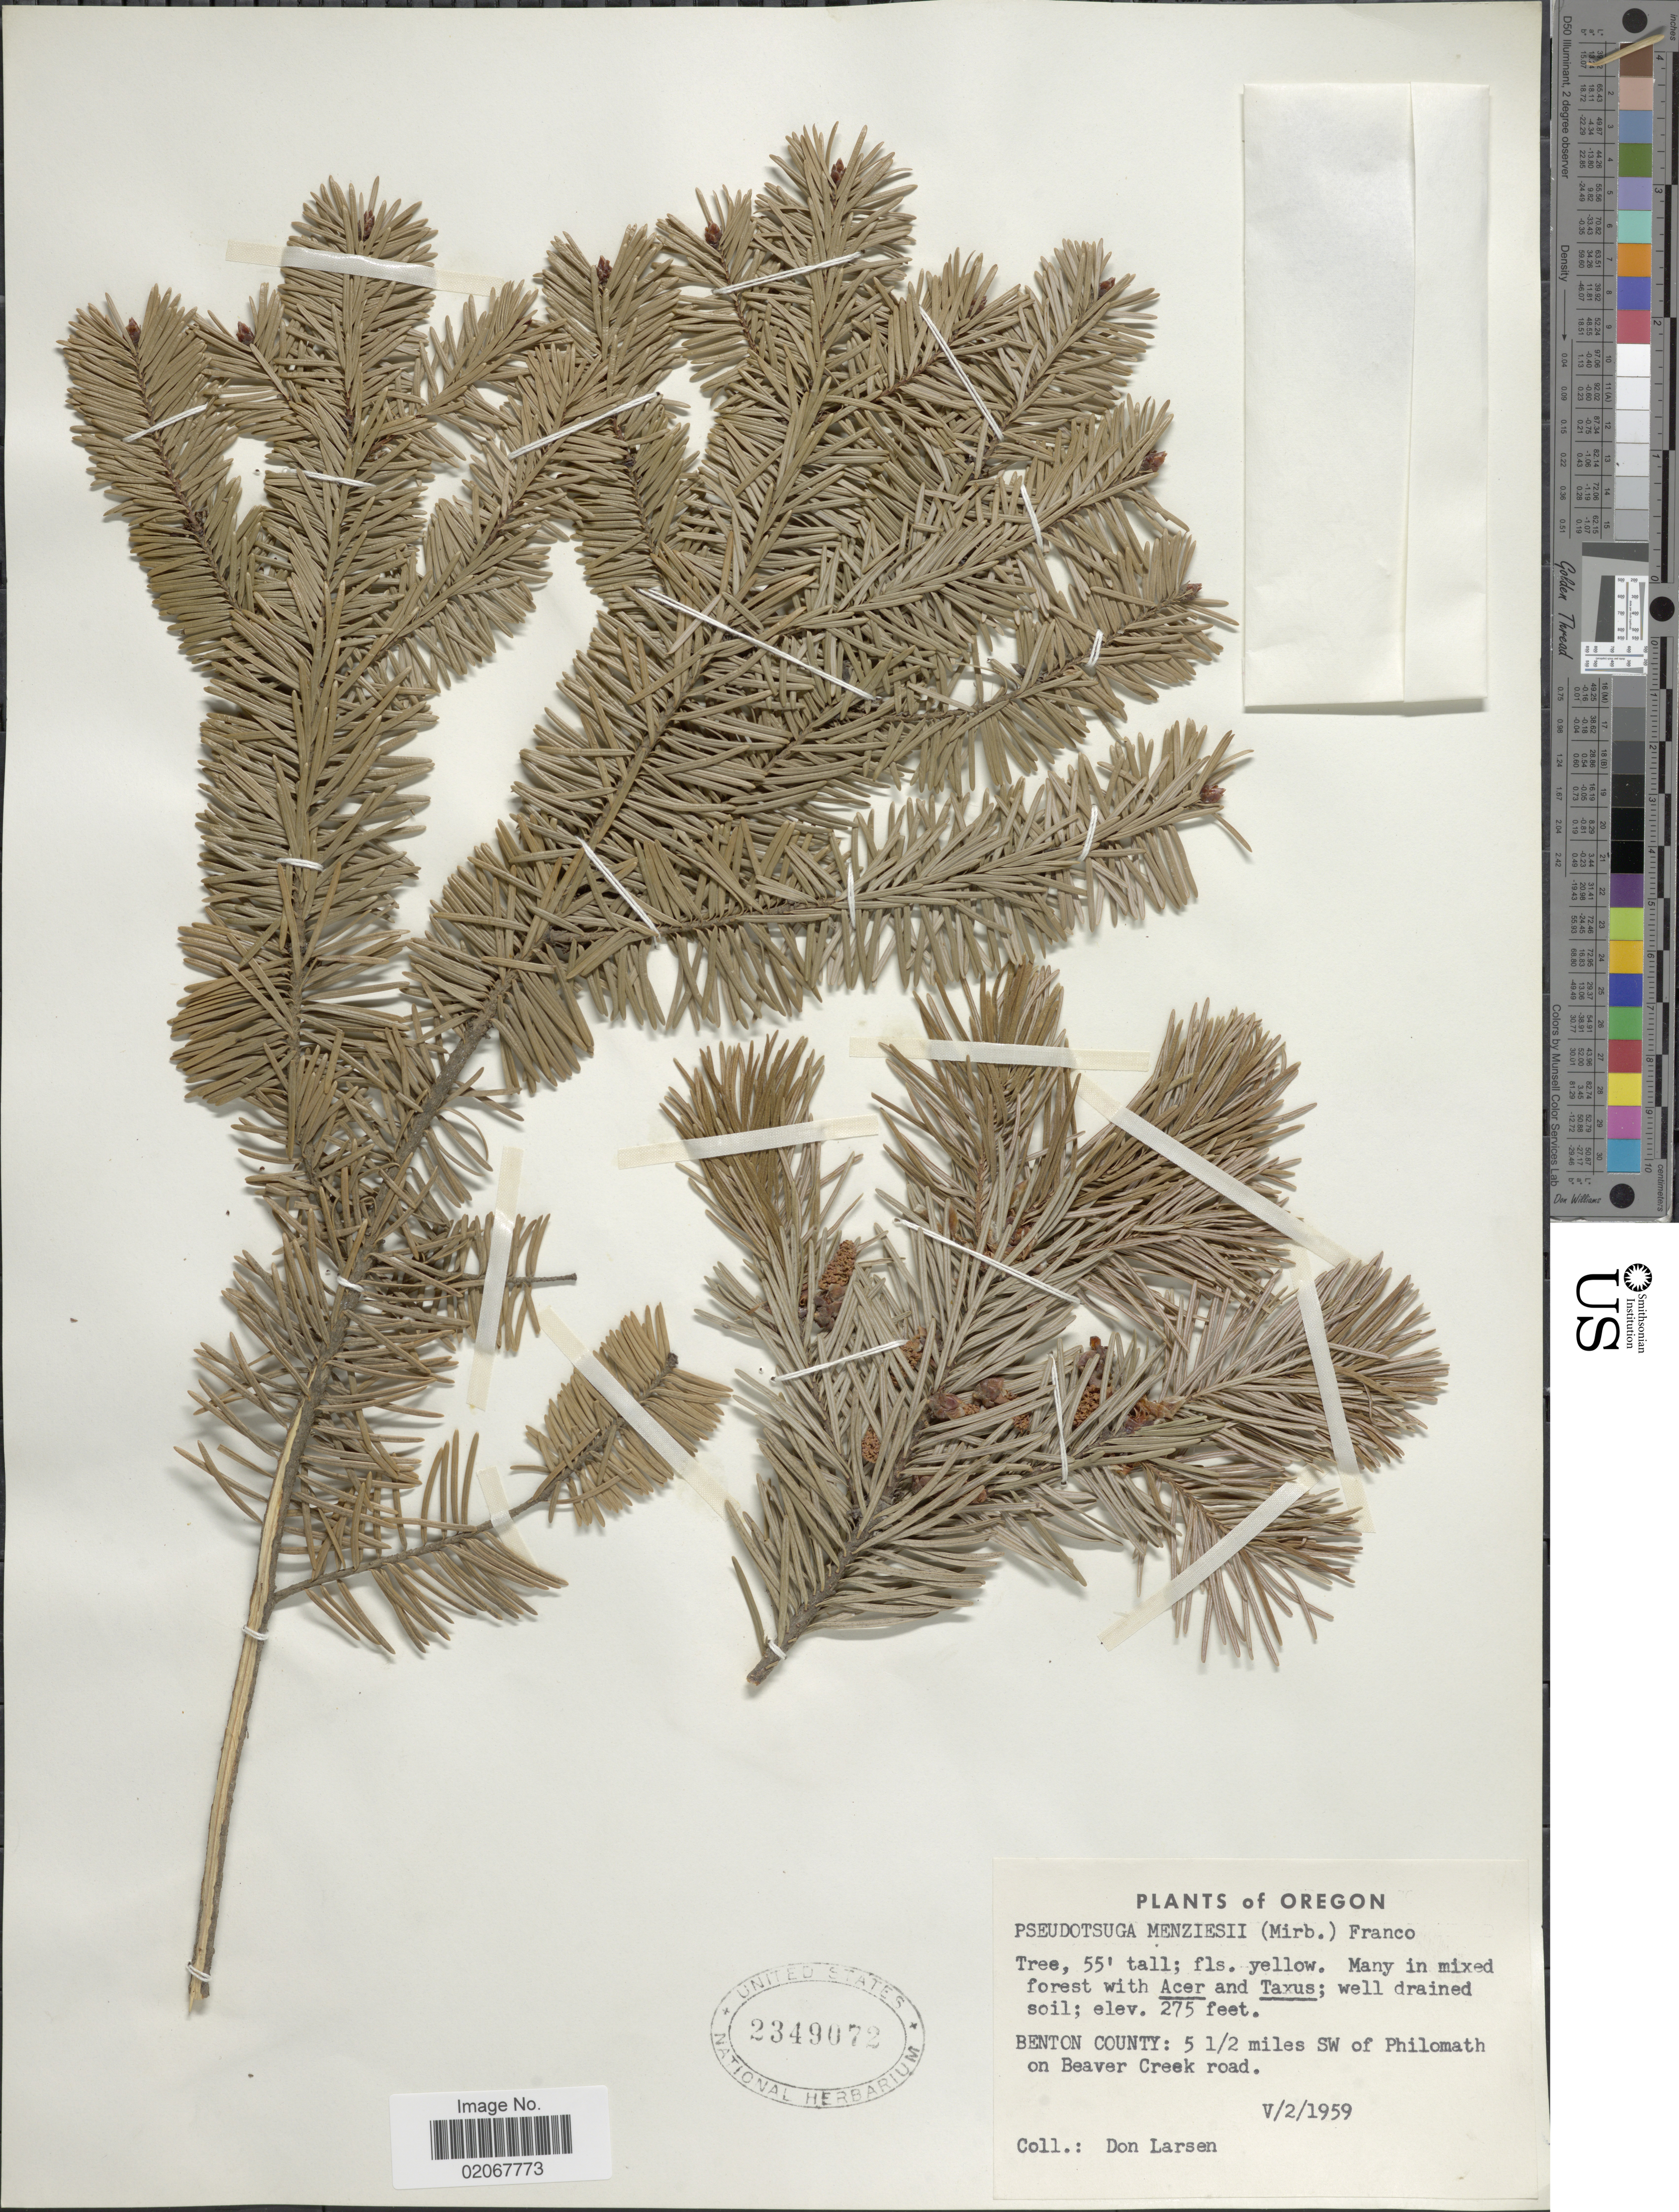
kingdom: Plantae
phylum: Tracheophyta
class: Pinopsida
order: Pinales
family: Pinaceae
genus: Pseudotsuga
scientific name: Pseudotsuga menziesii var. glauca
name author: (Beissn.) Franco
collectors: D. Larsen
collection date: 1959-05-02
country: United States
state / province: Oregon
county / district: Benton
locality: Benton County: 5 1/2 miles SW of Philomath on Beaver Creek road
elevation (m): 84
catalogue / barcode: US 2349072